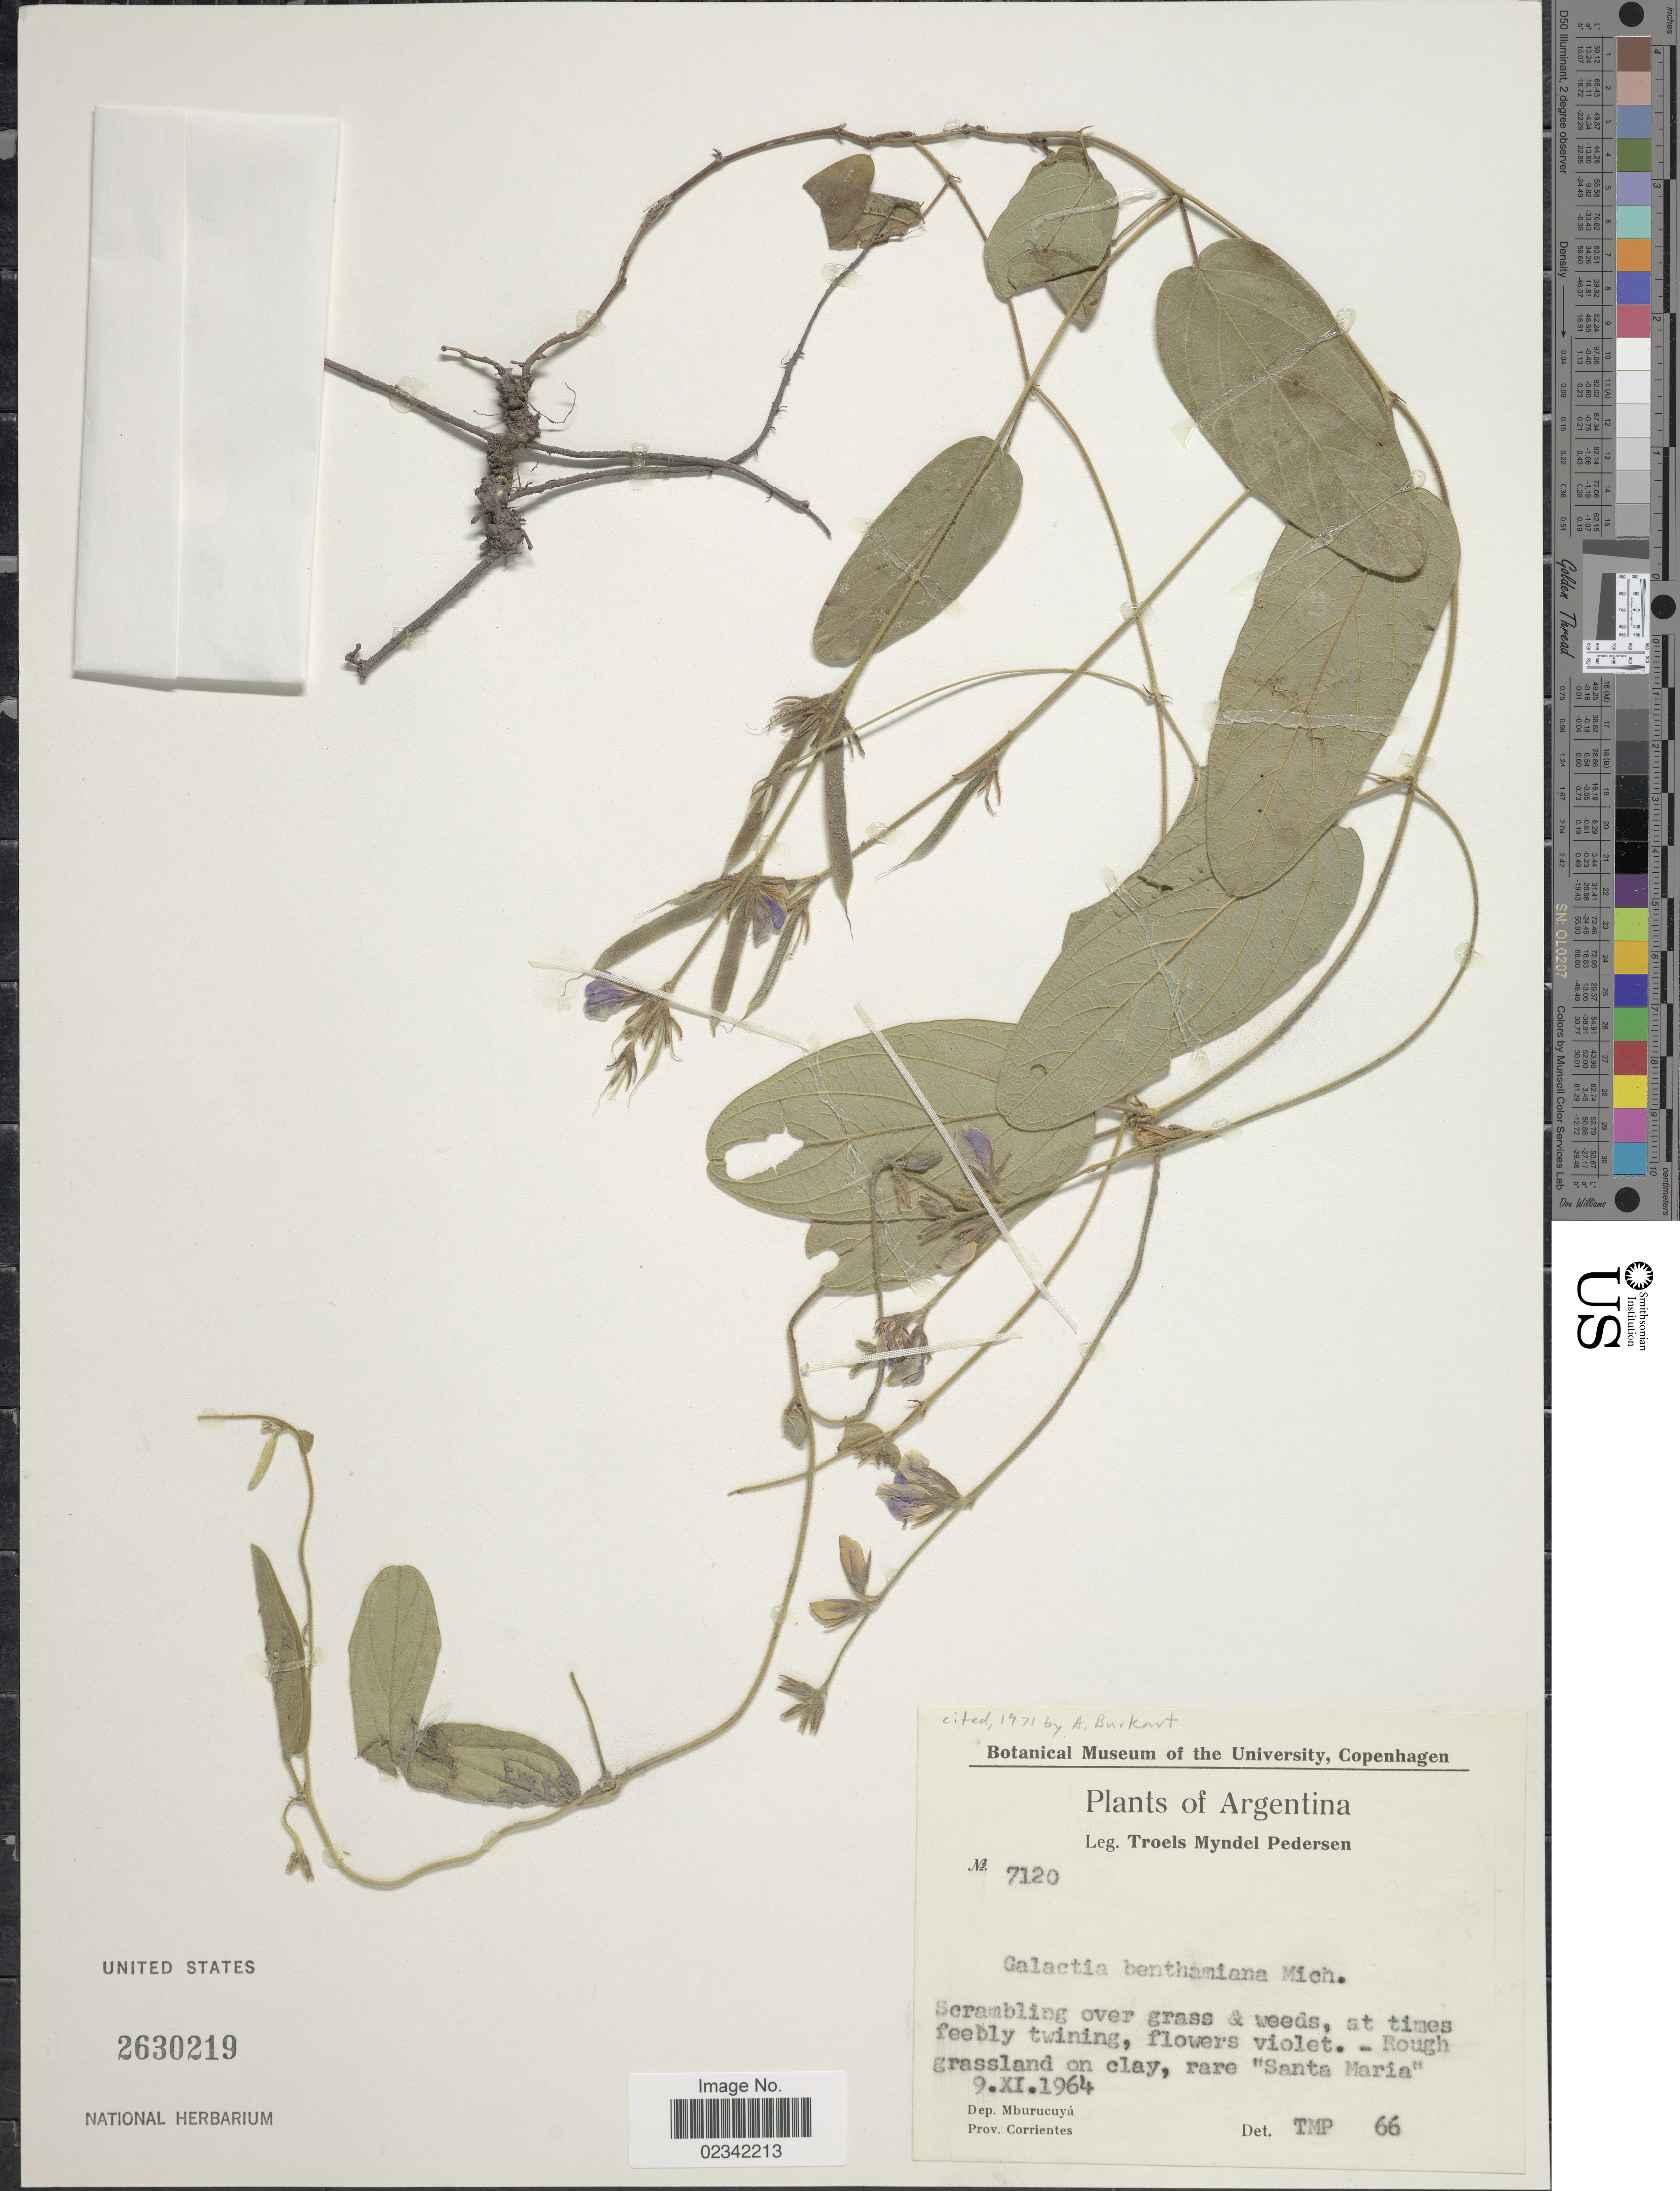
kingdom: Plantae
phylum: Tracheophyta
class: Magnoliopsida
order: Fabales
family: Fabaceae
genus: Galactia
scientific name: Galactia benthamiana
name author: Micheli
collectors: T. Pederson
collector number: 7120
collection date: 1964-11-09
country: Argentina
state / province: Corrientes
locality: Dep. Mburucuya, Prov. Corrientes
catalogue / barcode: US 2630219